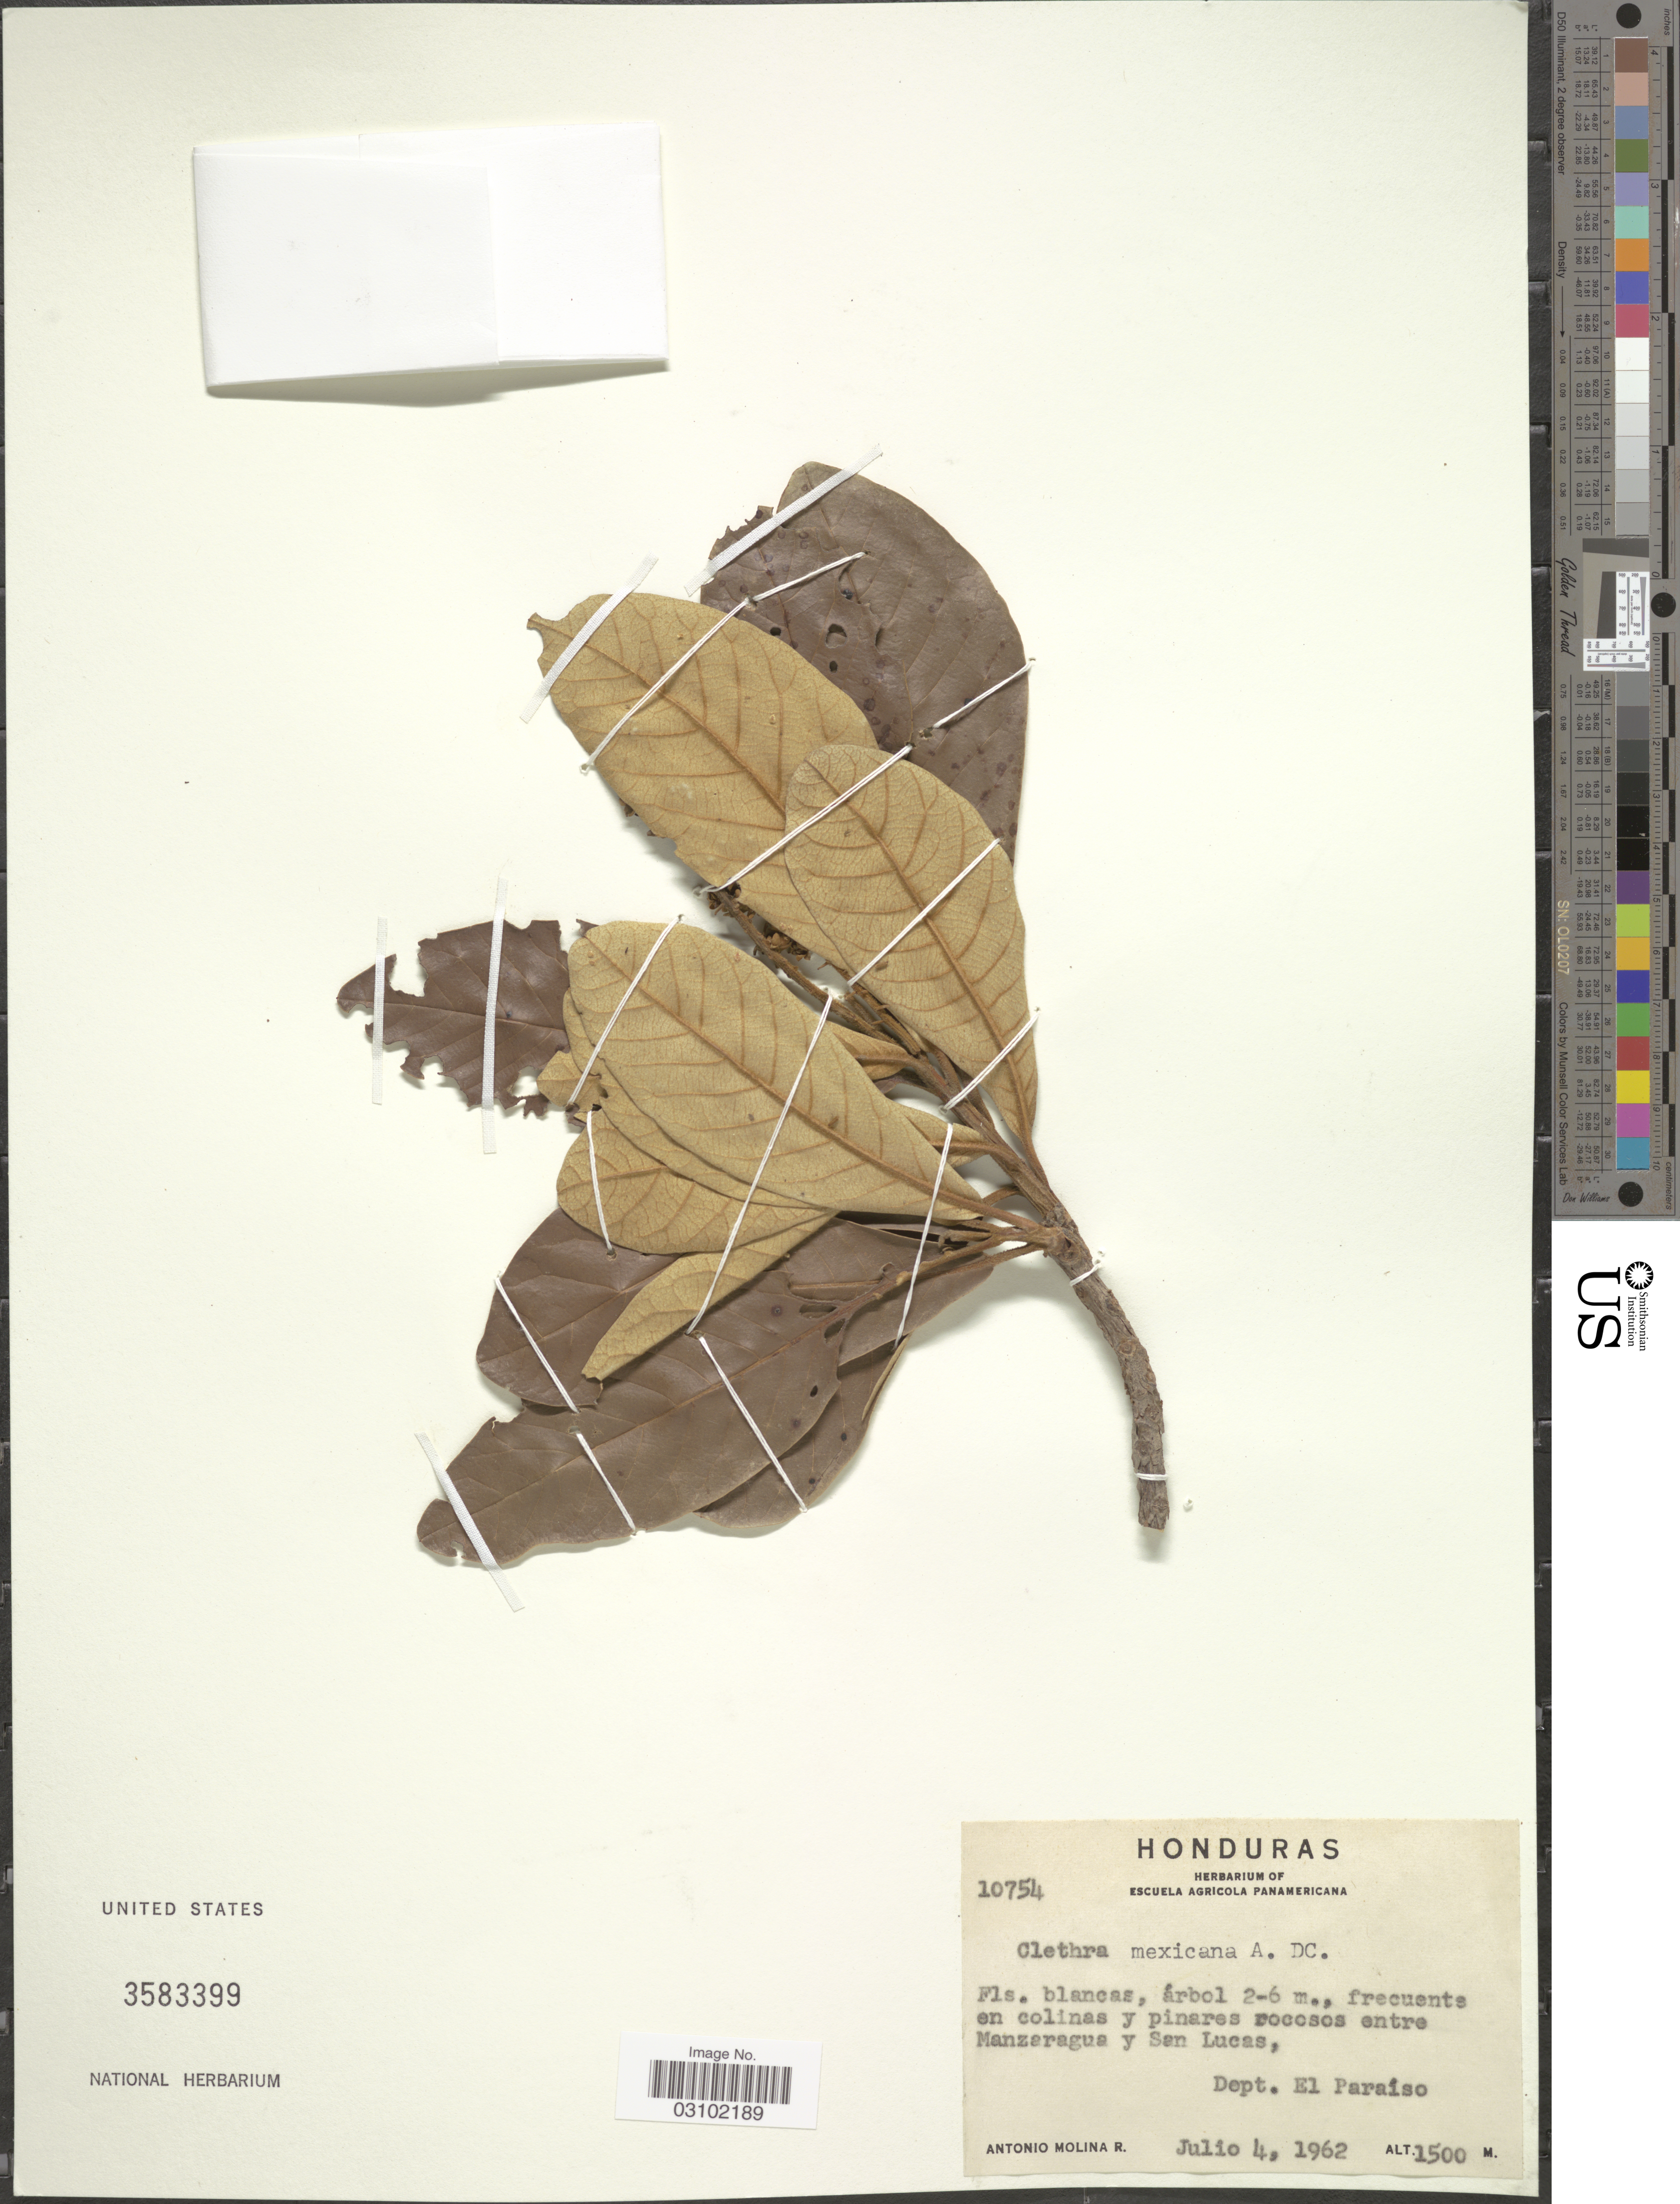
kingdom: Plantae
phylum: Tracheophyta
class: Magnoliopsida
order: Ericales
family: Clethraceae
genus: Clethra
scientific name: Clethra mexicana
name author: A. DC.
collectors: A. Molina R.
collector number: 10754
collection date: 1962-07-04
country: Honduras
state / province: El Paraíso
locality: Frecuentes en colinas y pinares rocosos entre Manzaragua y San Lucas, Dept. El Paraíso.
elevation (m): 1500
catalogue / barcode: US 3583399